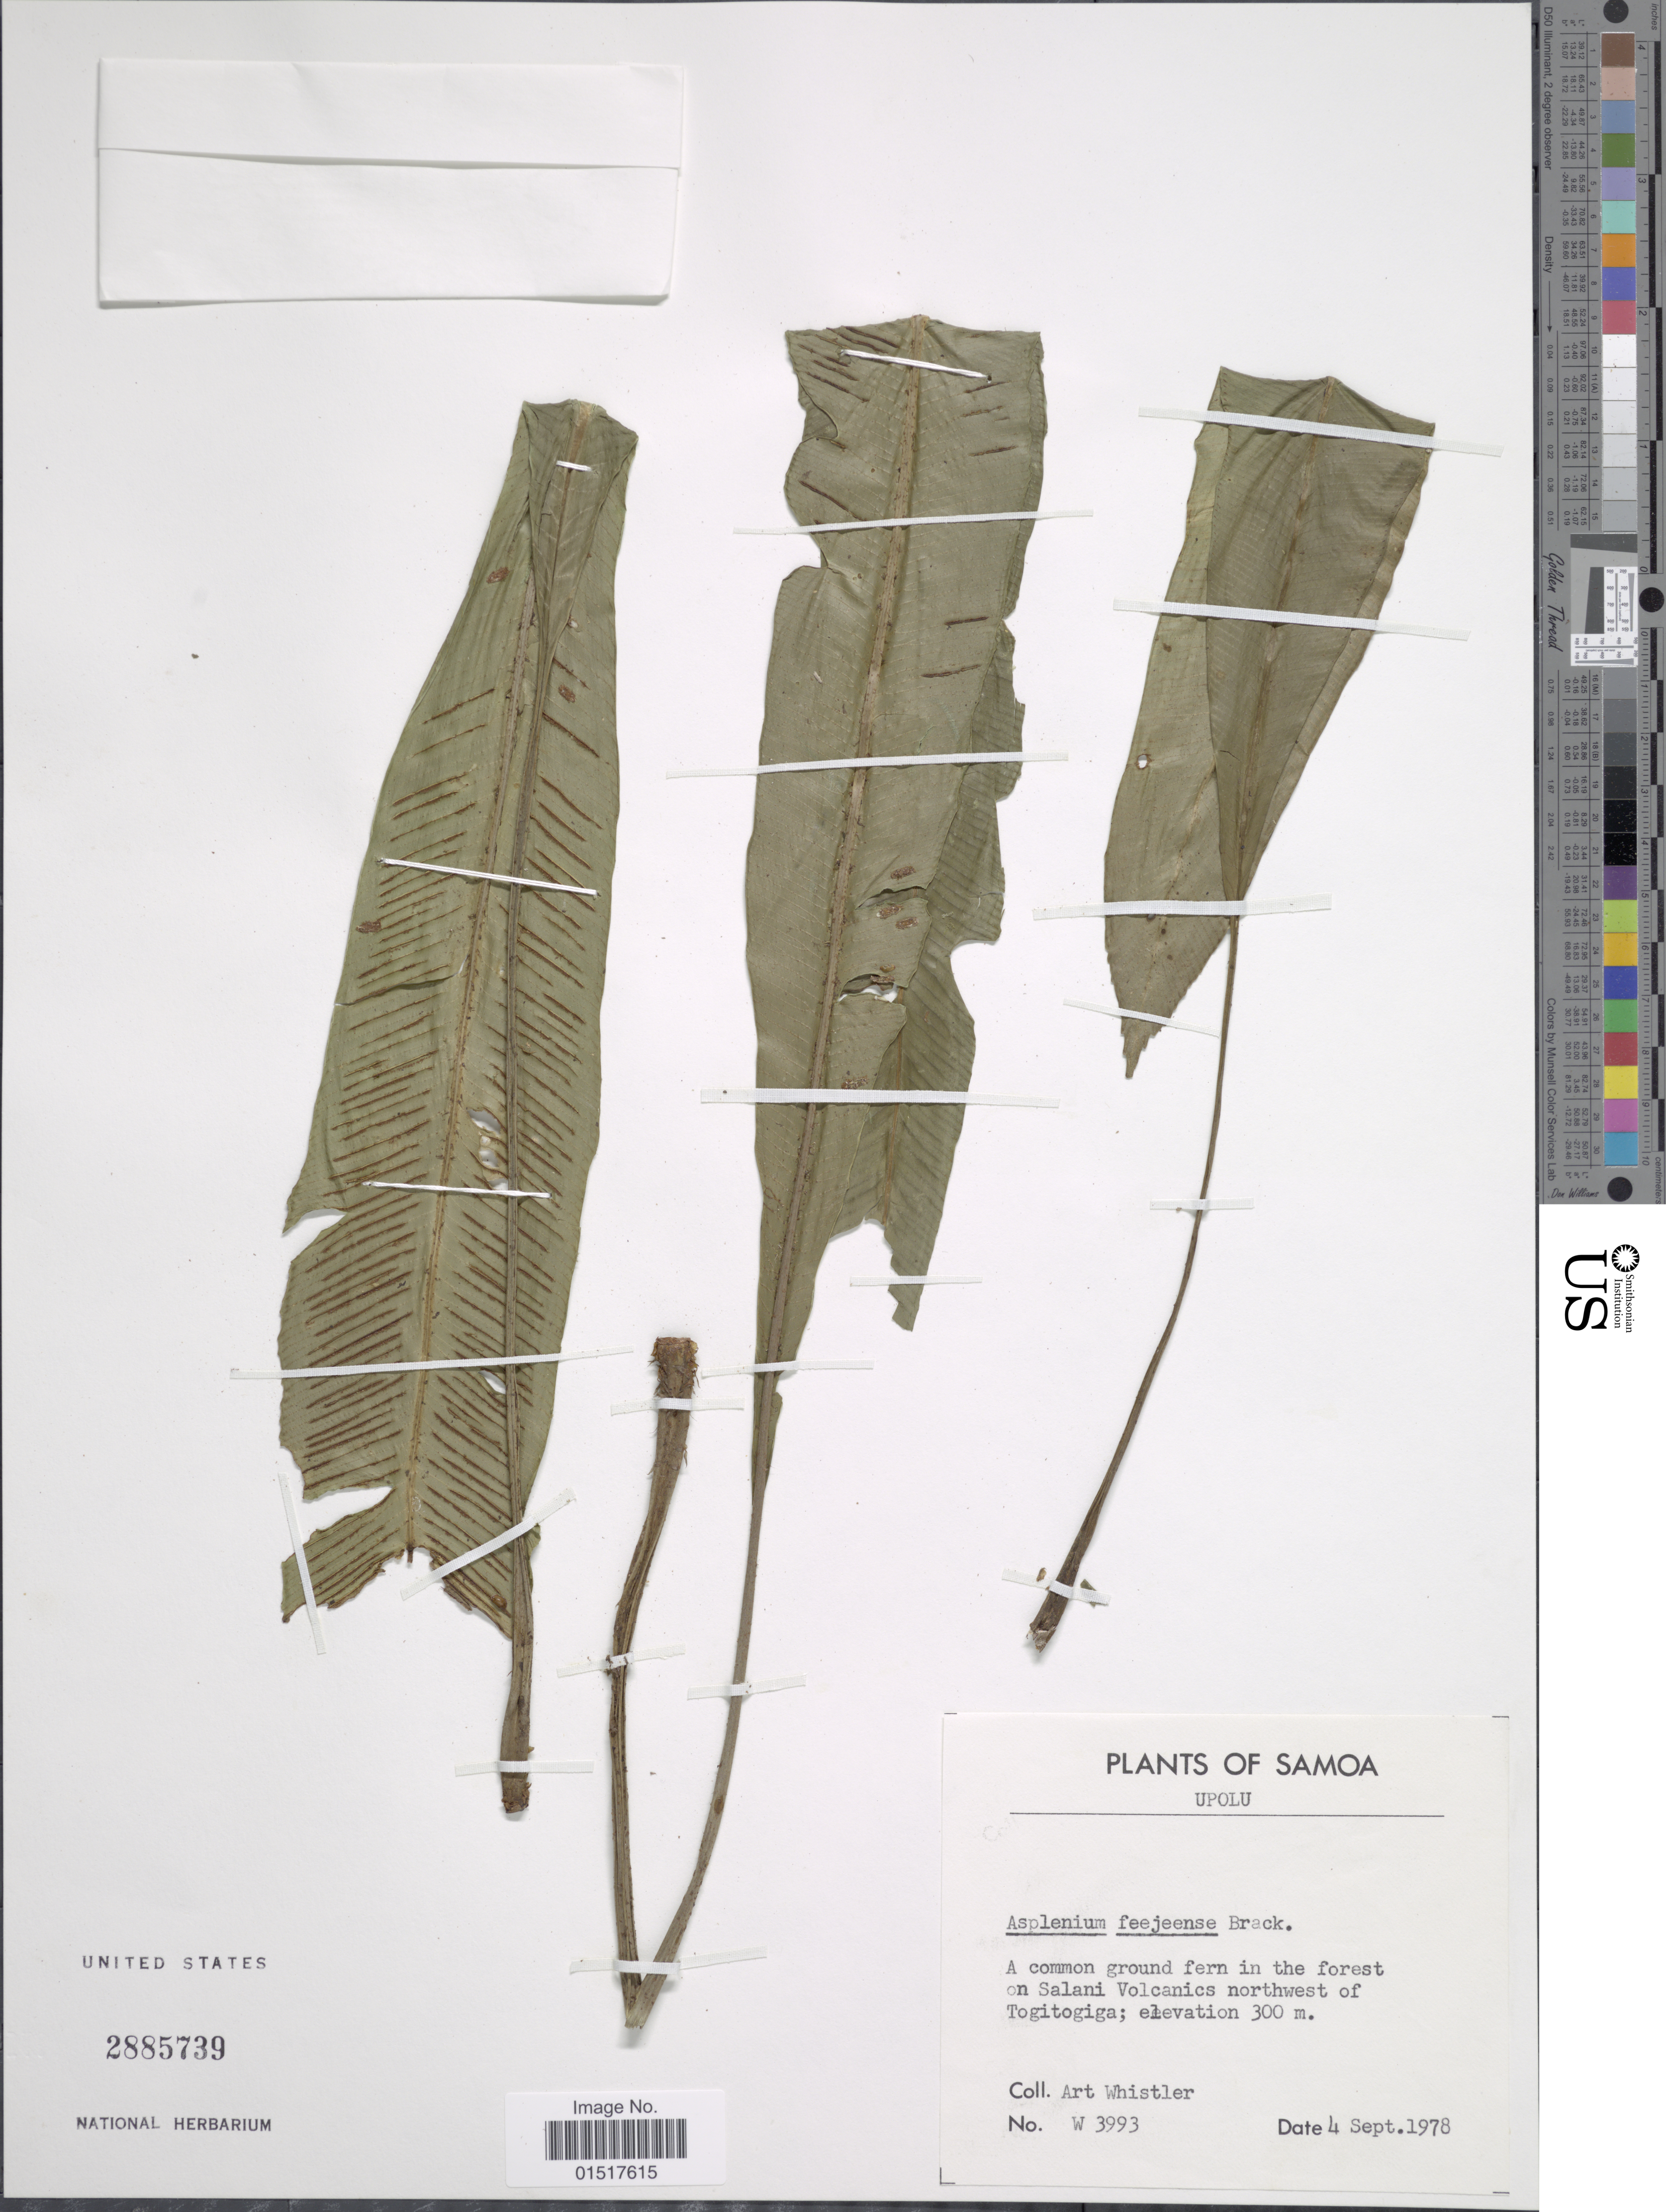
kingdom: Plantae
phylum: Tracheophyta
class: Polypodiopsida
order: Polypodiales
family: Aspleniaceae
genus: Asplenium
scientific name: Asplenium feejeense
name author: Brack. in Wilkes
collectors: A. Whistler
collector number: W 3993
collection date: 1978-09-04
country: Samoa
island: Upolu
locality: A common ground fern in the forest on Salani Volcanics northwest of Togitogiga.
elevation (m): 300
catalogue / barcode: US 2885739